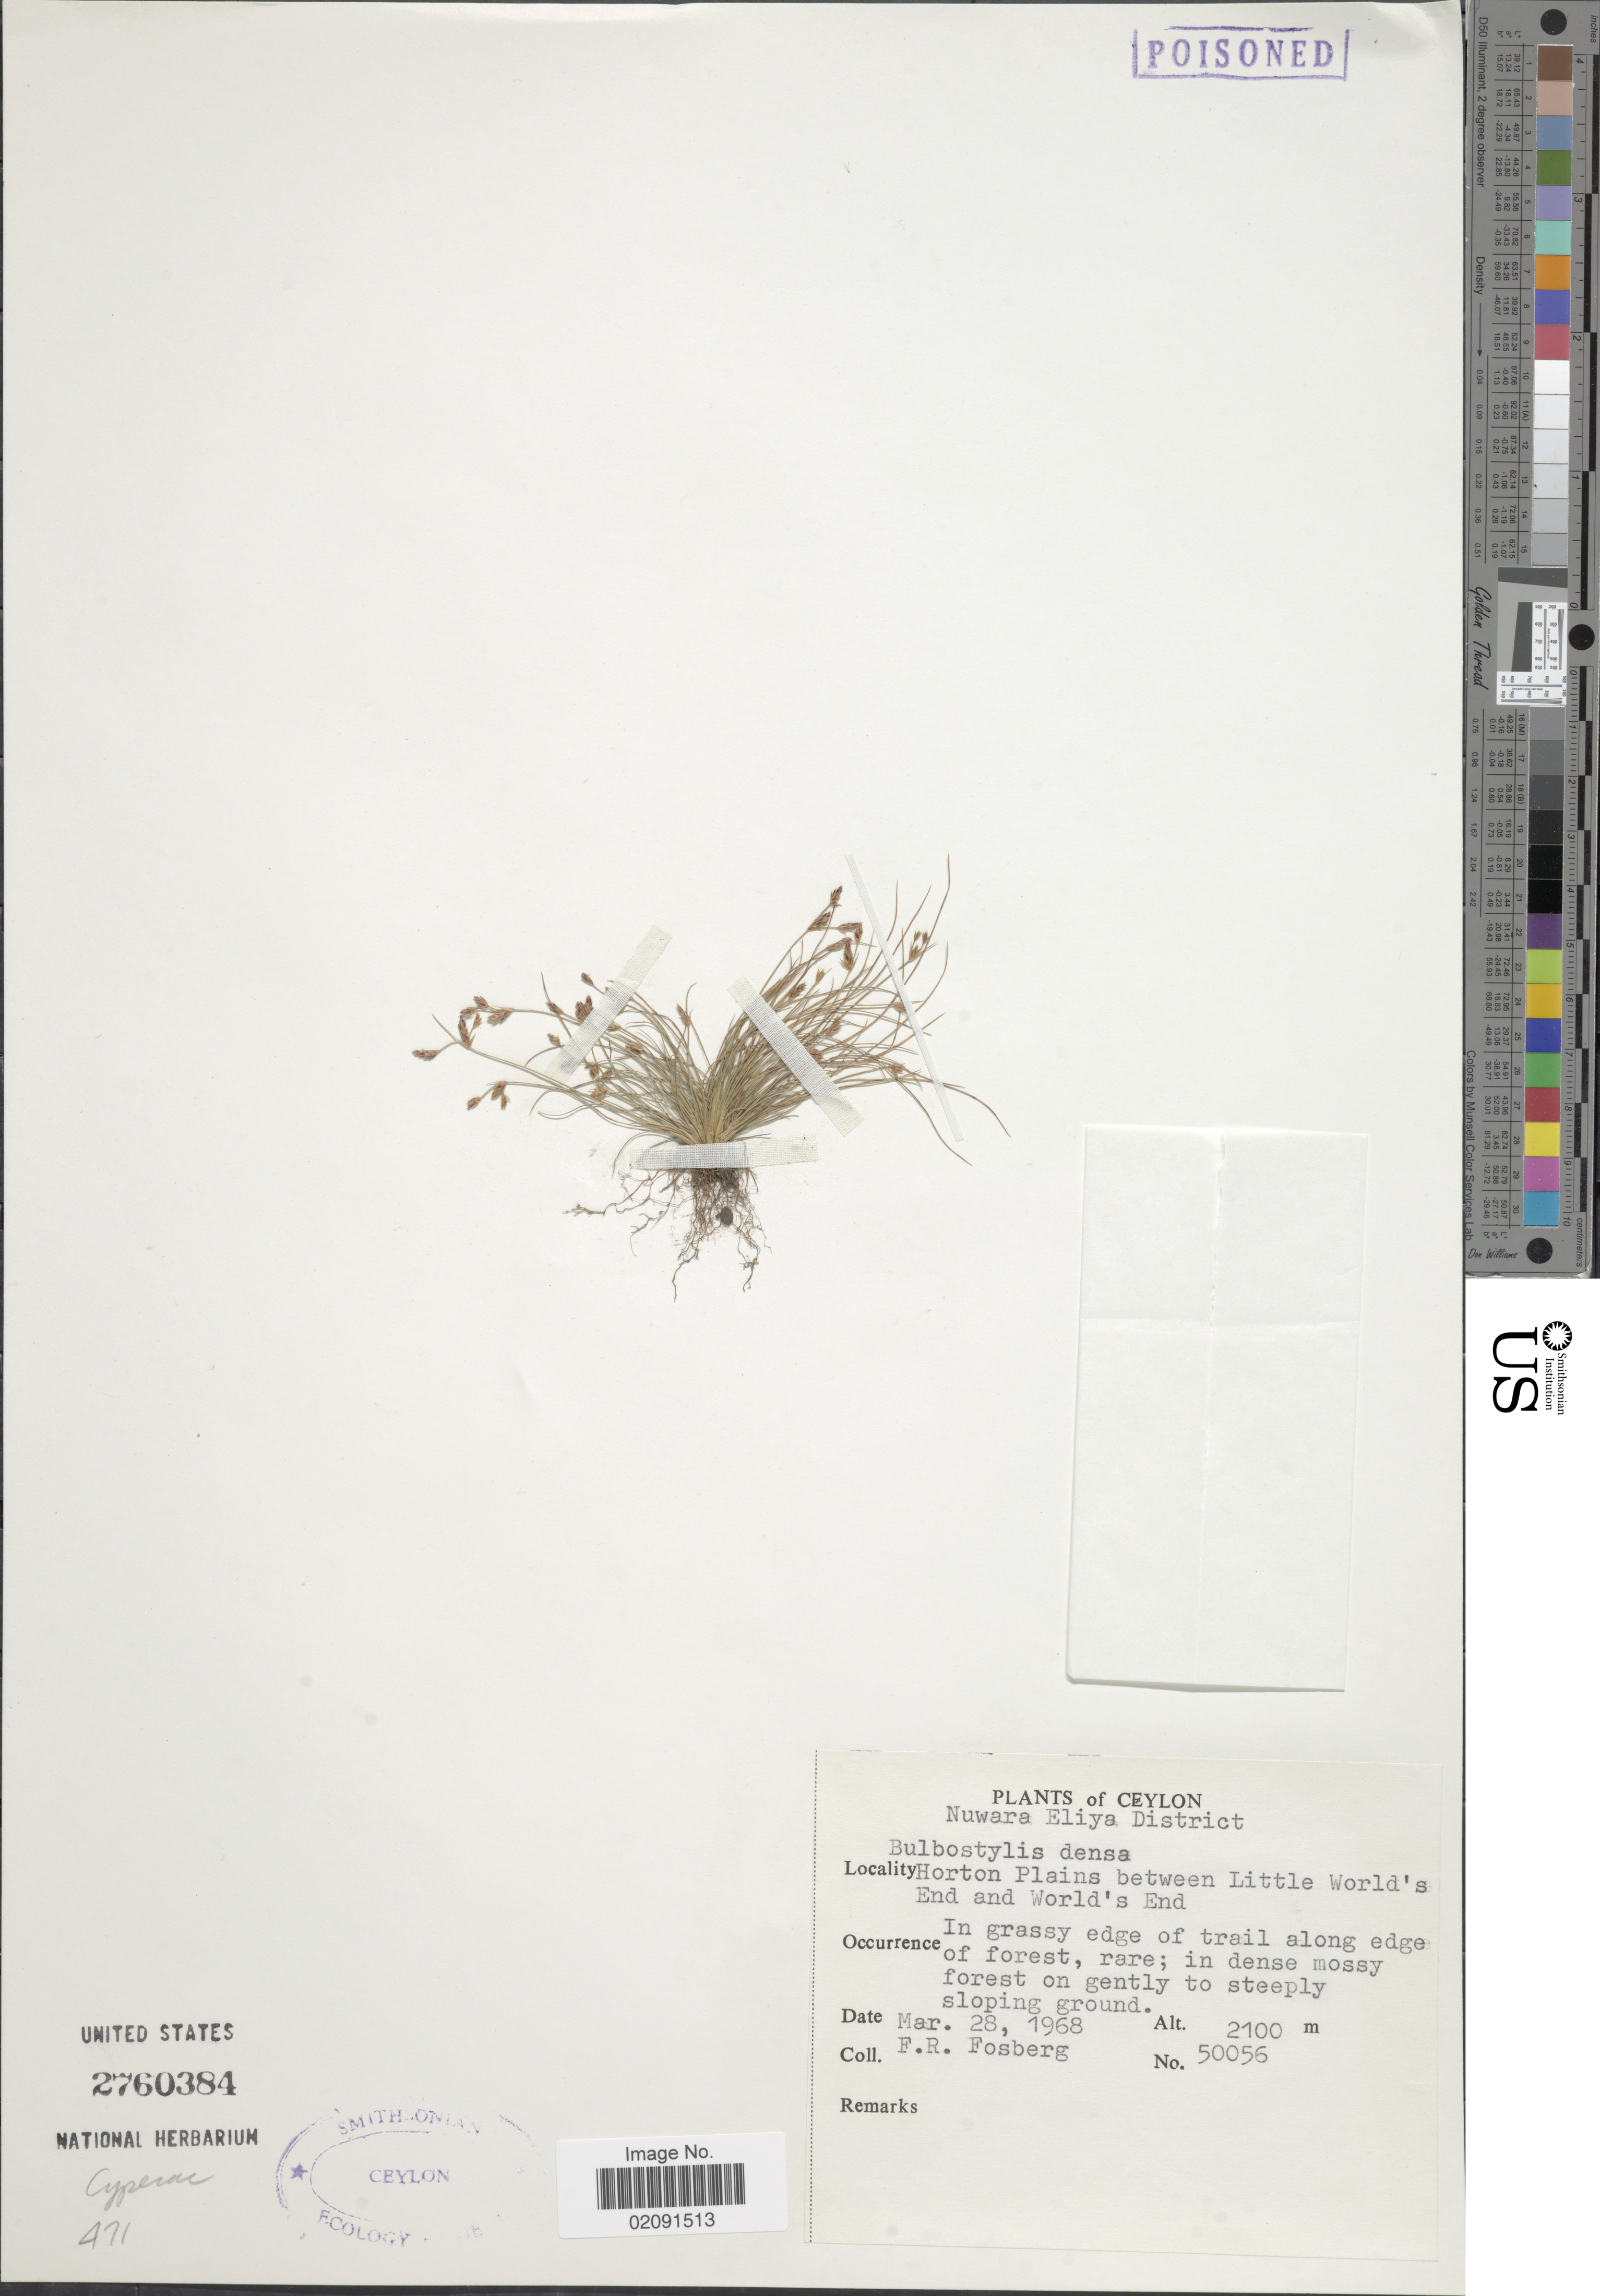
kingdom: Plantae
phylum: Tracheophyta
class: Liliopsida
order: Poales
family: Cyperaceae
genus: Bulbostylis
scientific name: Bulbostylis densa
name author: (Wall.) Hand.-Mazz.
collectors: F. R. Fosberg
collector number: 50056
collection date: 1968-03-28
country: Sri Lanka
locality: Ceylon, Nuwara Eliya District, Horton Plains between Little World's End and World's End, in grassy edge of trail along edge of forest.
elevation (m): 2100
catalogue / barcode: US 2760384